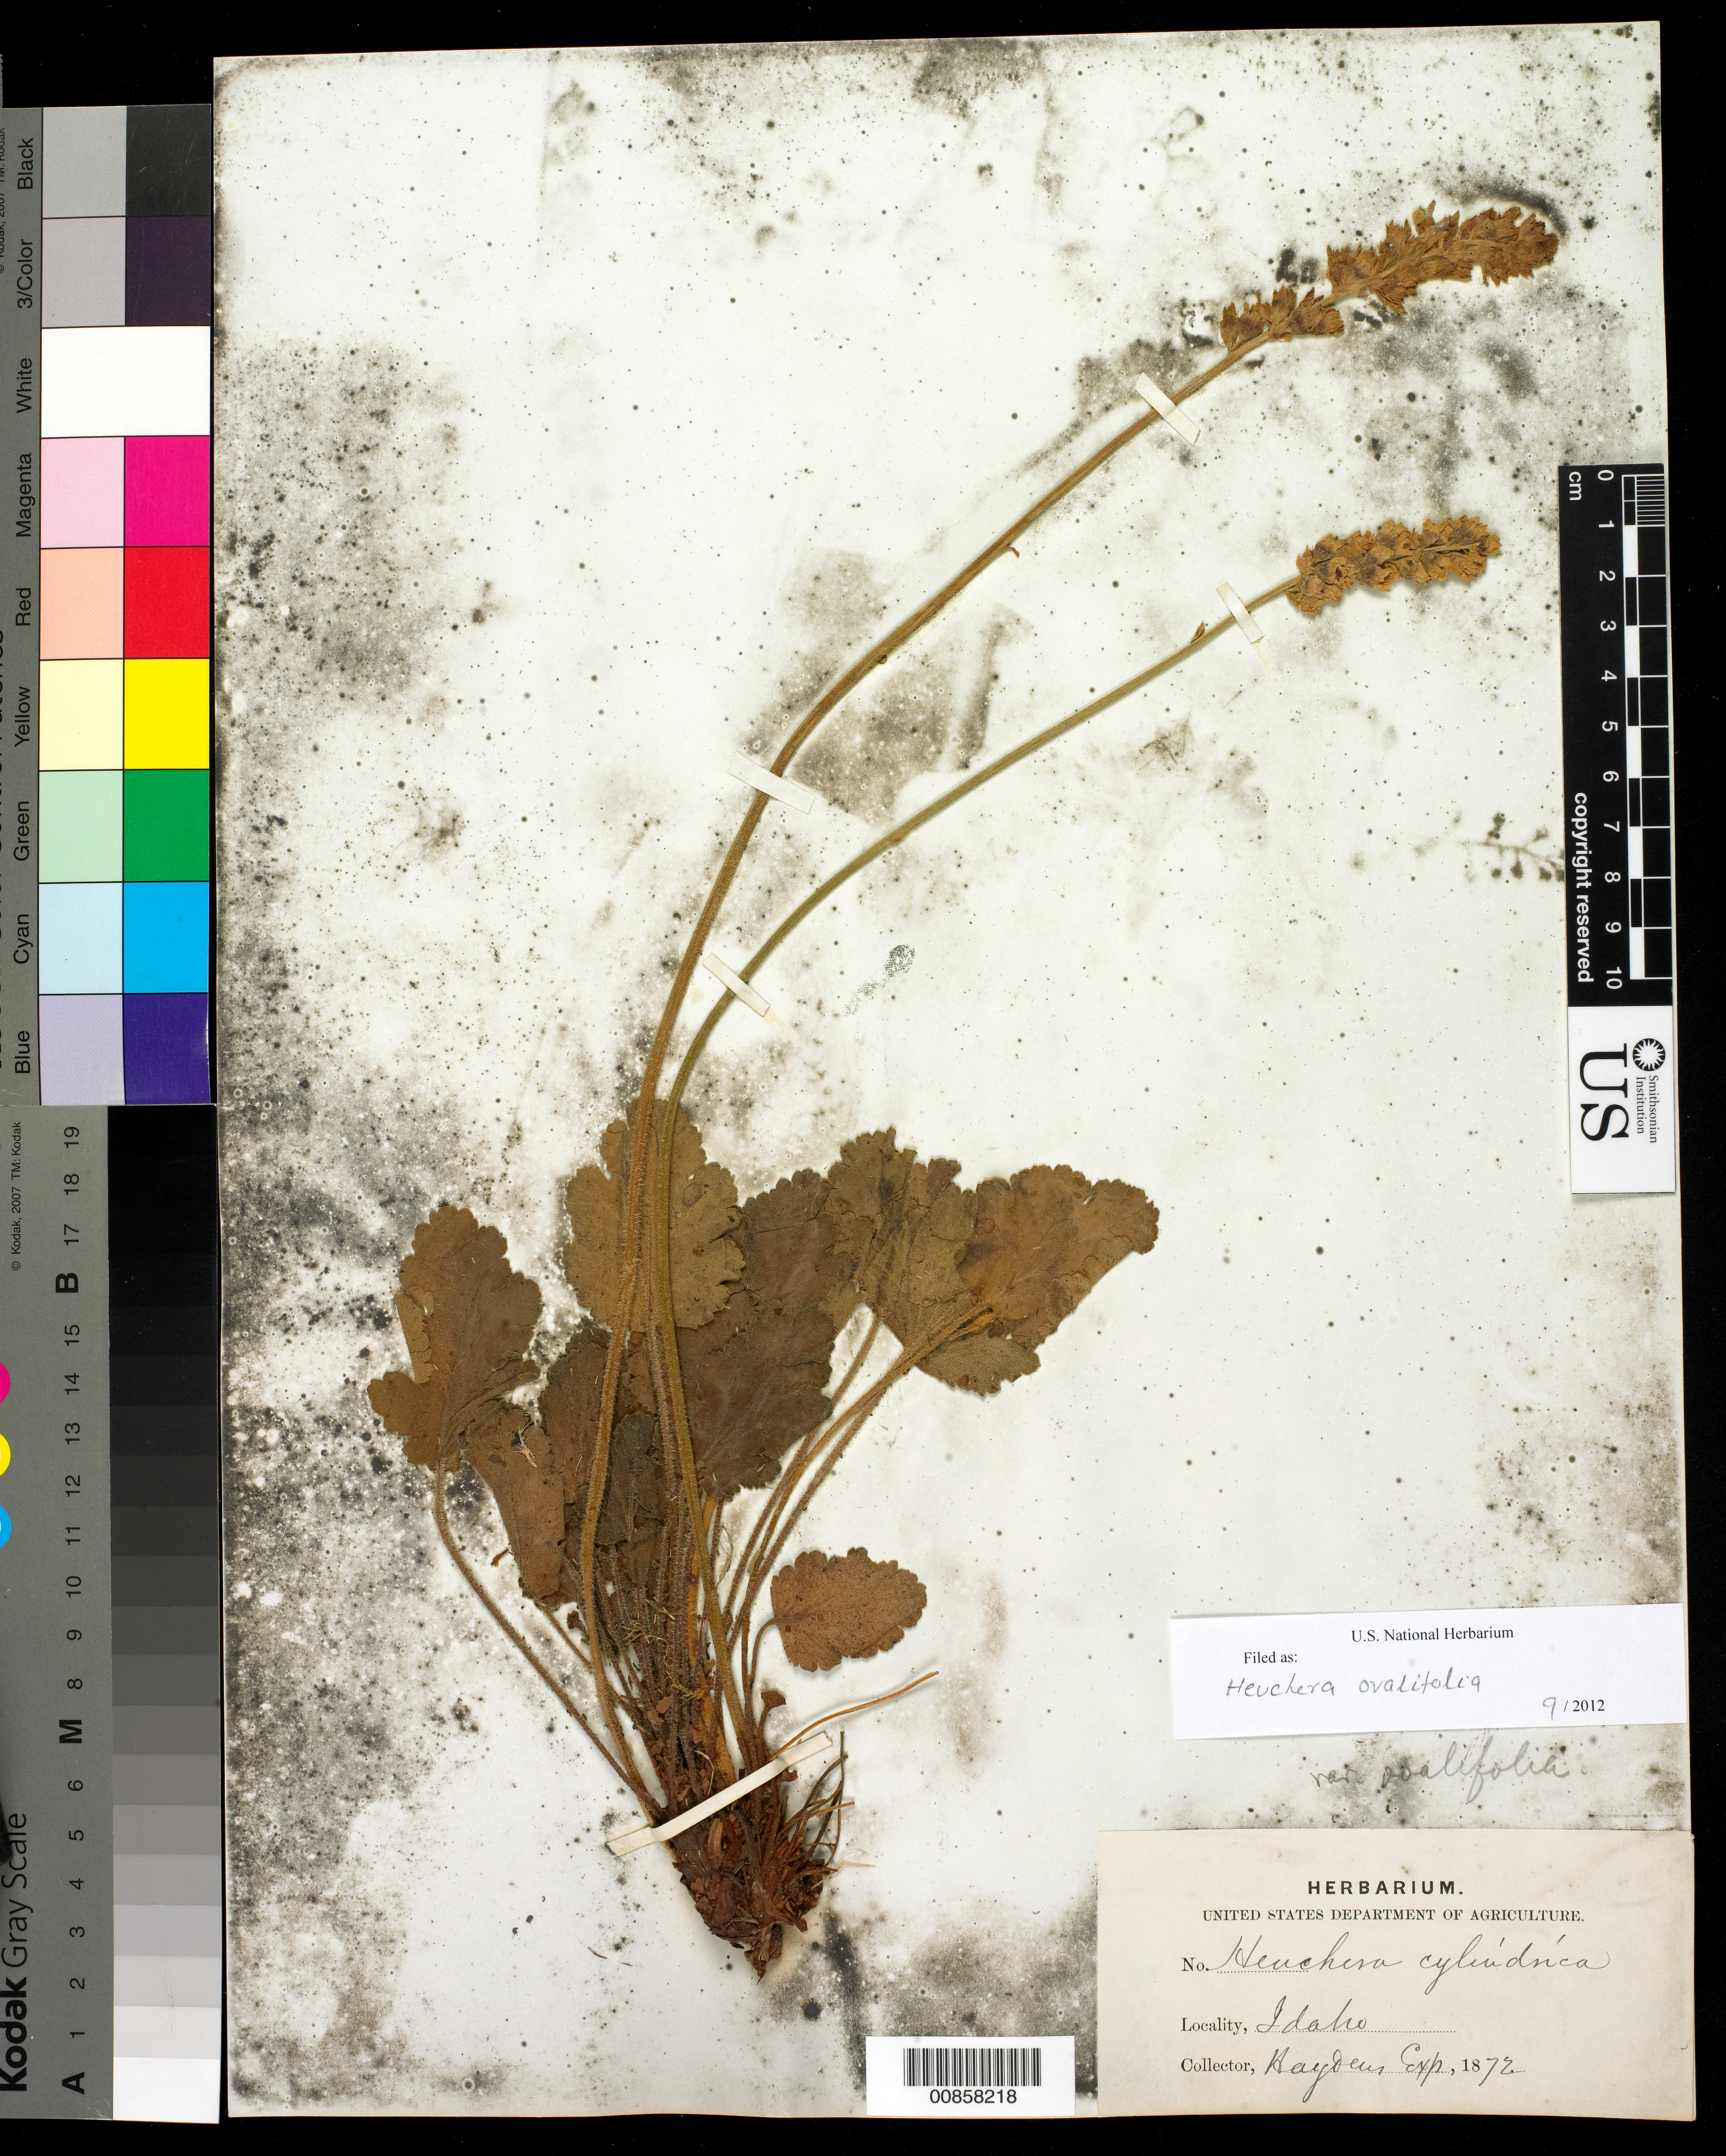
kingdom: Plantae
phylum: Tracheophyta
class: Magnoliopsida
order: Saxifragales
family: Saxifragaceae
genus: Heuchera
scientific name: Heuchera ovalifolia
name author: Torr. & A. Gray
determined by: Judd, Walter S.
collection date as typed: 1872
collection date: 1872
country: United States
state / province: Idaho